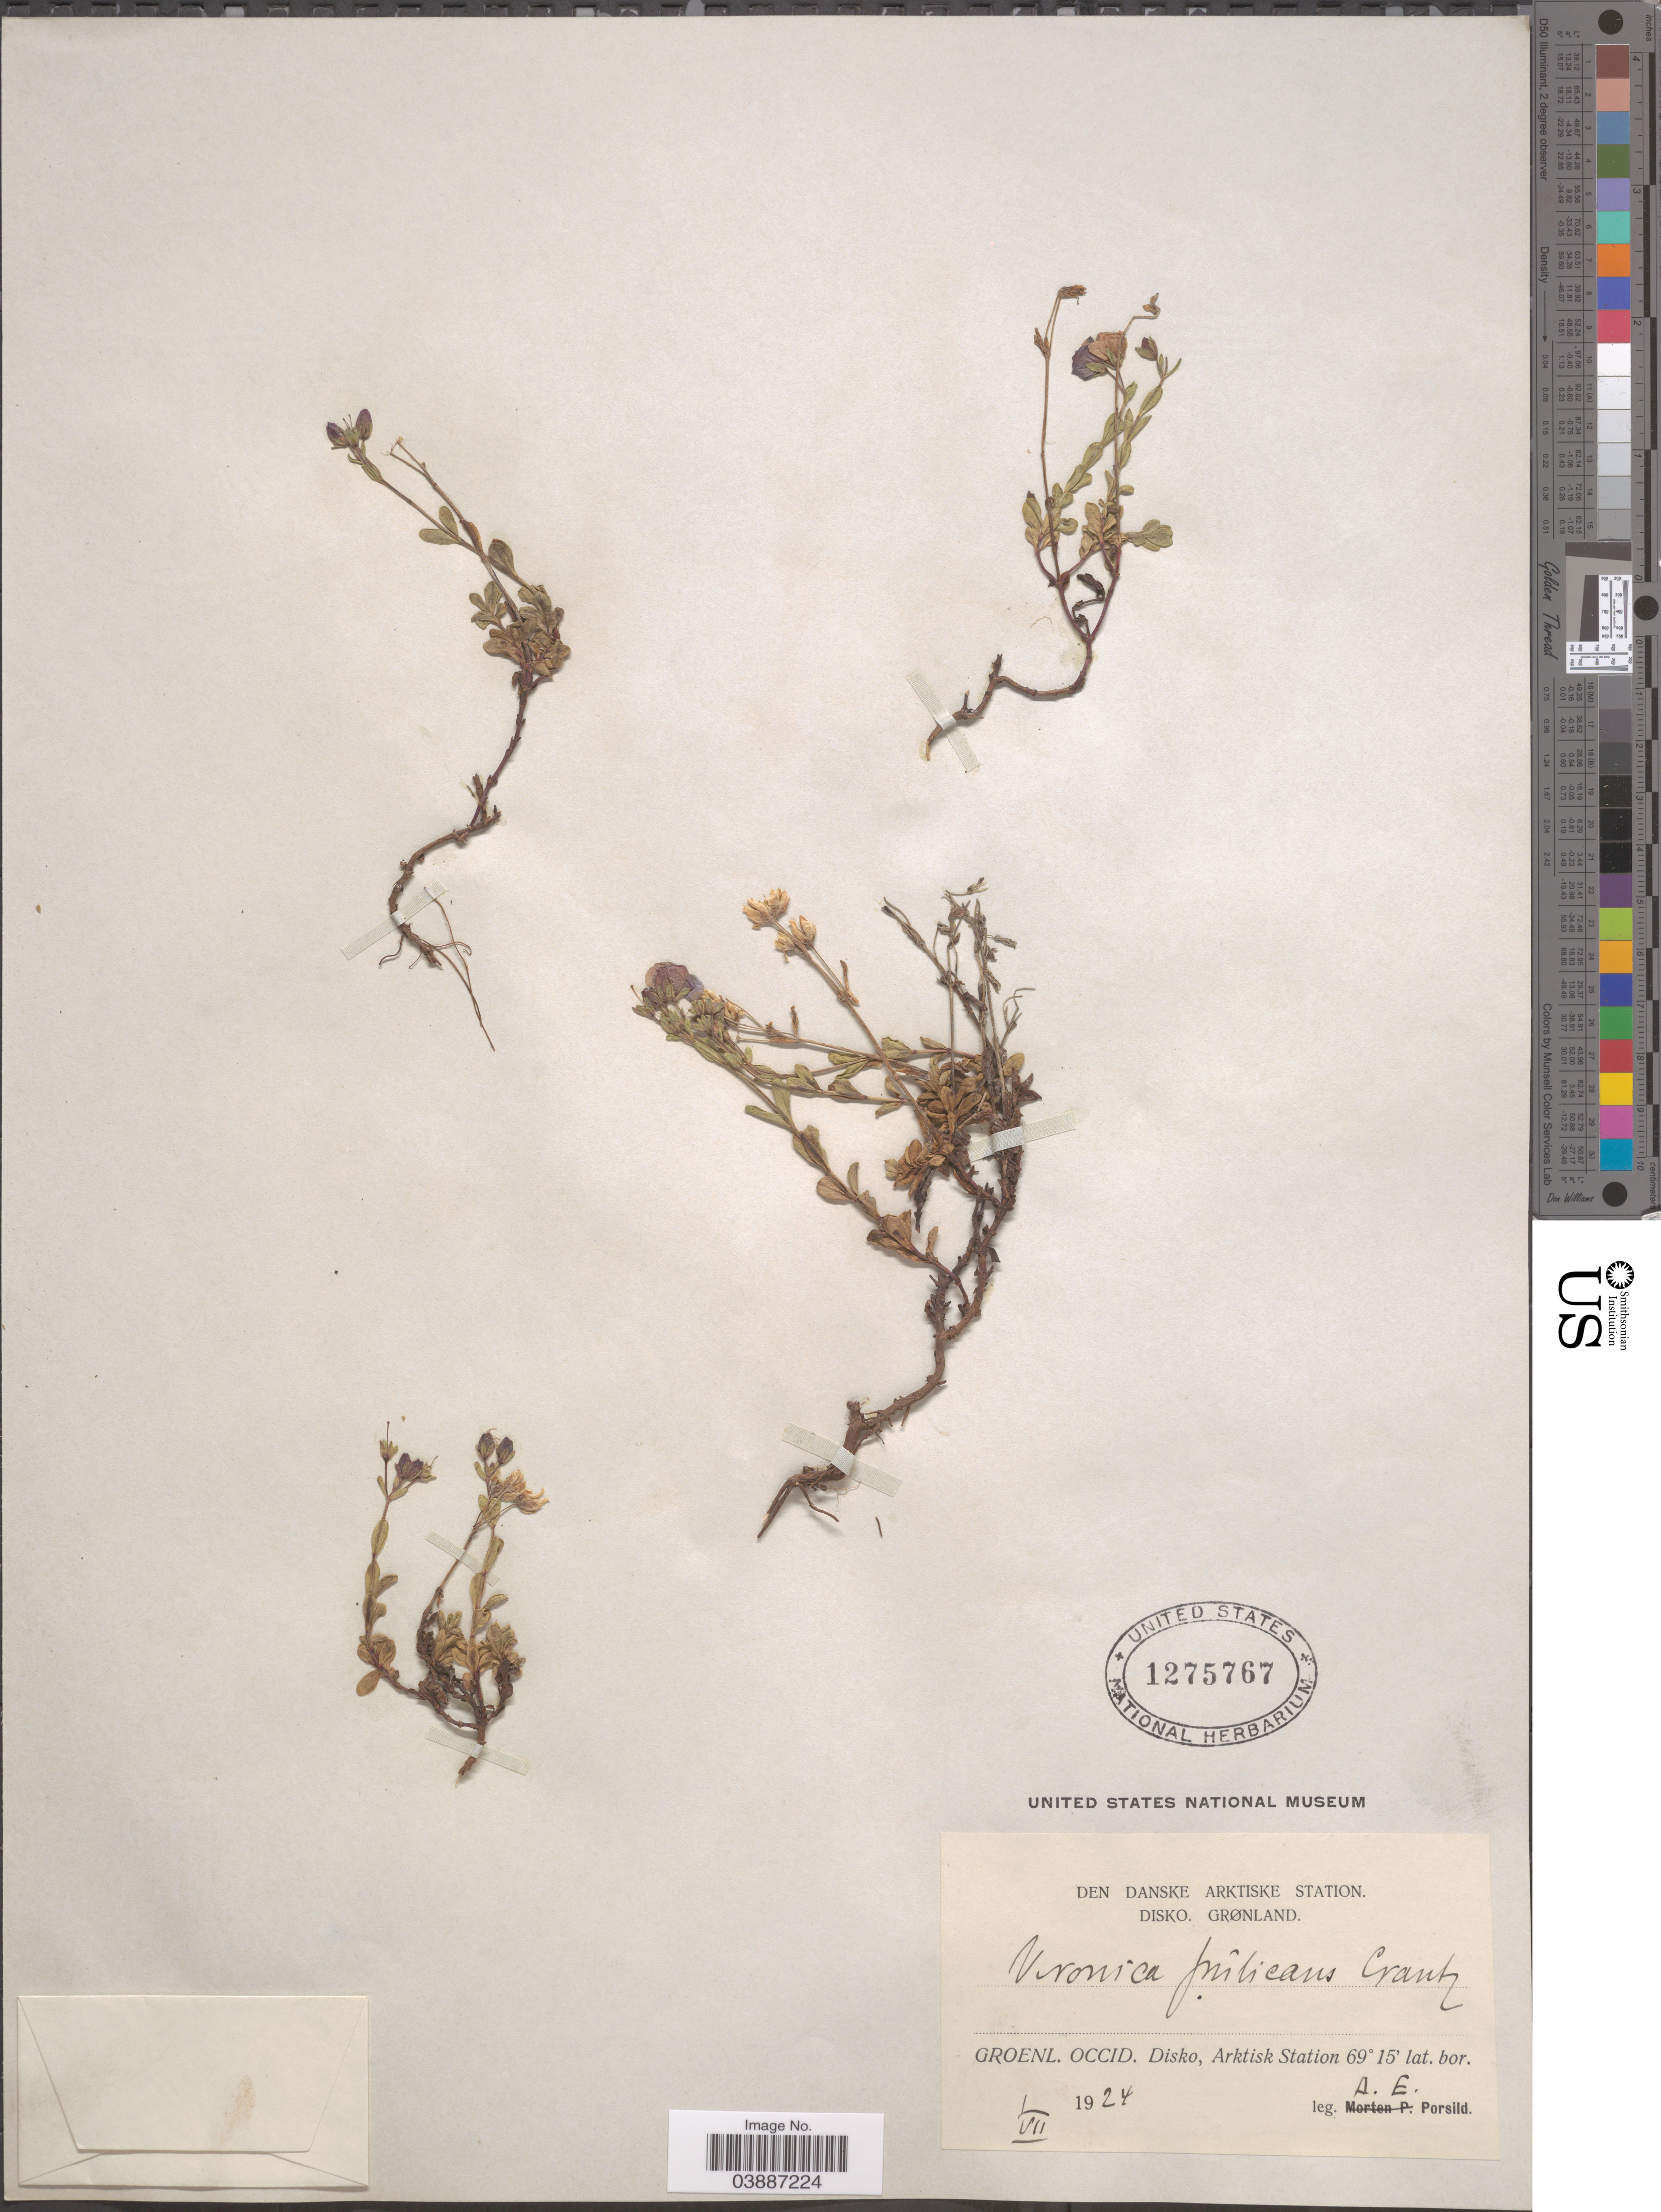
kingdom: Plantae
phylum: Tracheophyta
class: Magnoliopsida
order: Lamiales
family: Plantaginaceae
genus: Veronica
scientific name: Veronica fruticans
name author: Jacq.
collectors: A. E. Porsild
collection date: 1924-07-01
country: Greenland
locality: Den Danske Arktiske Station. Disko, Grønland. Groenl. Occid. Disko, Arktisk Station.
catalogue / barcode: US 1275767